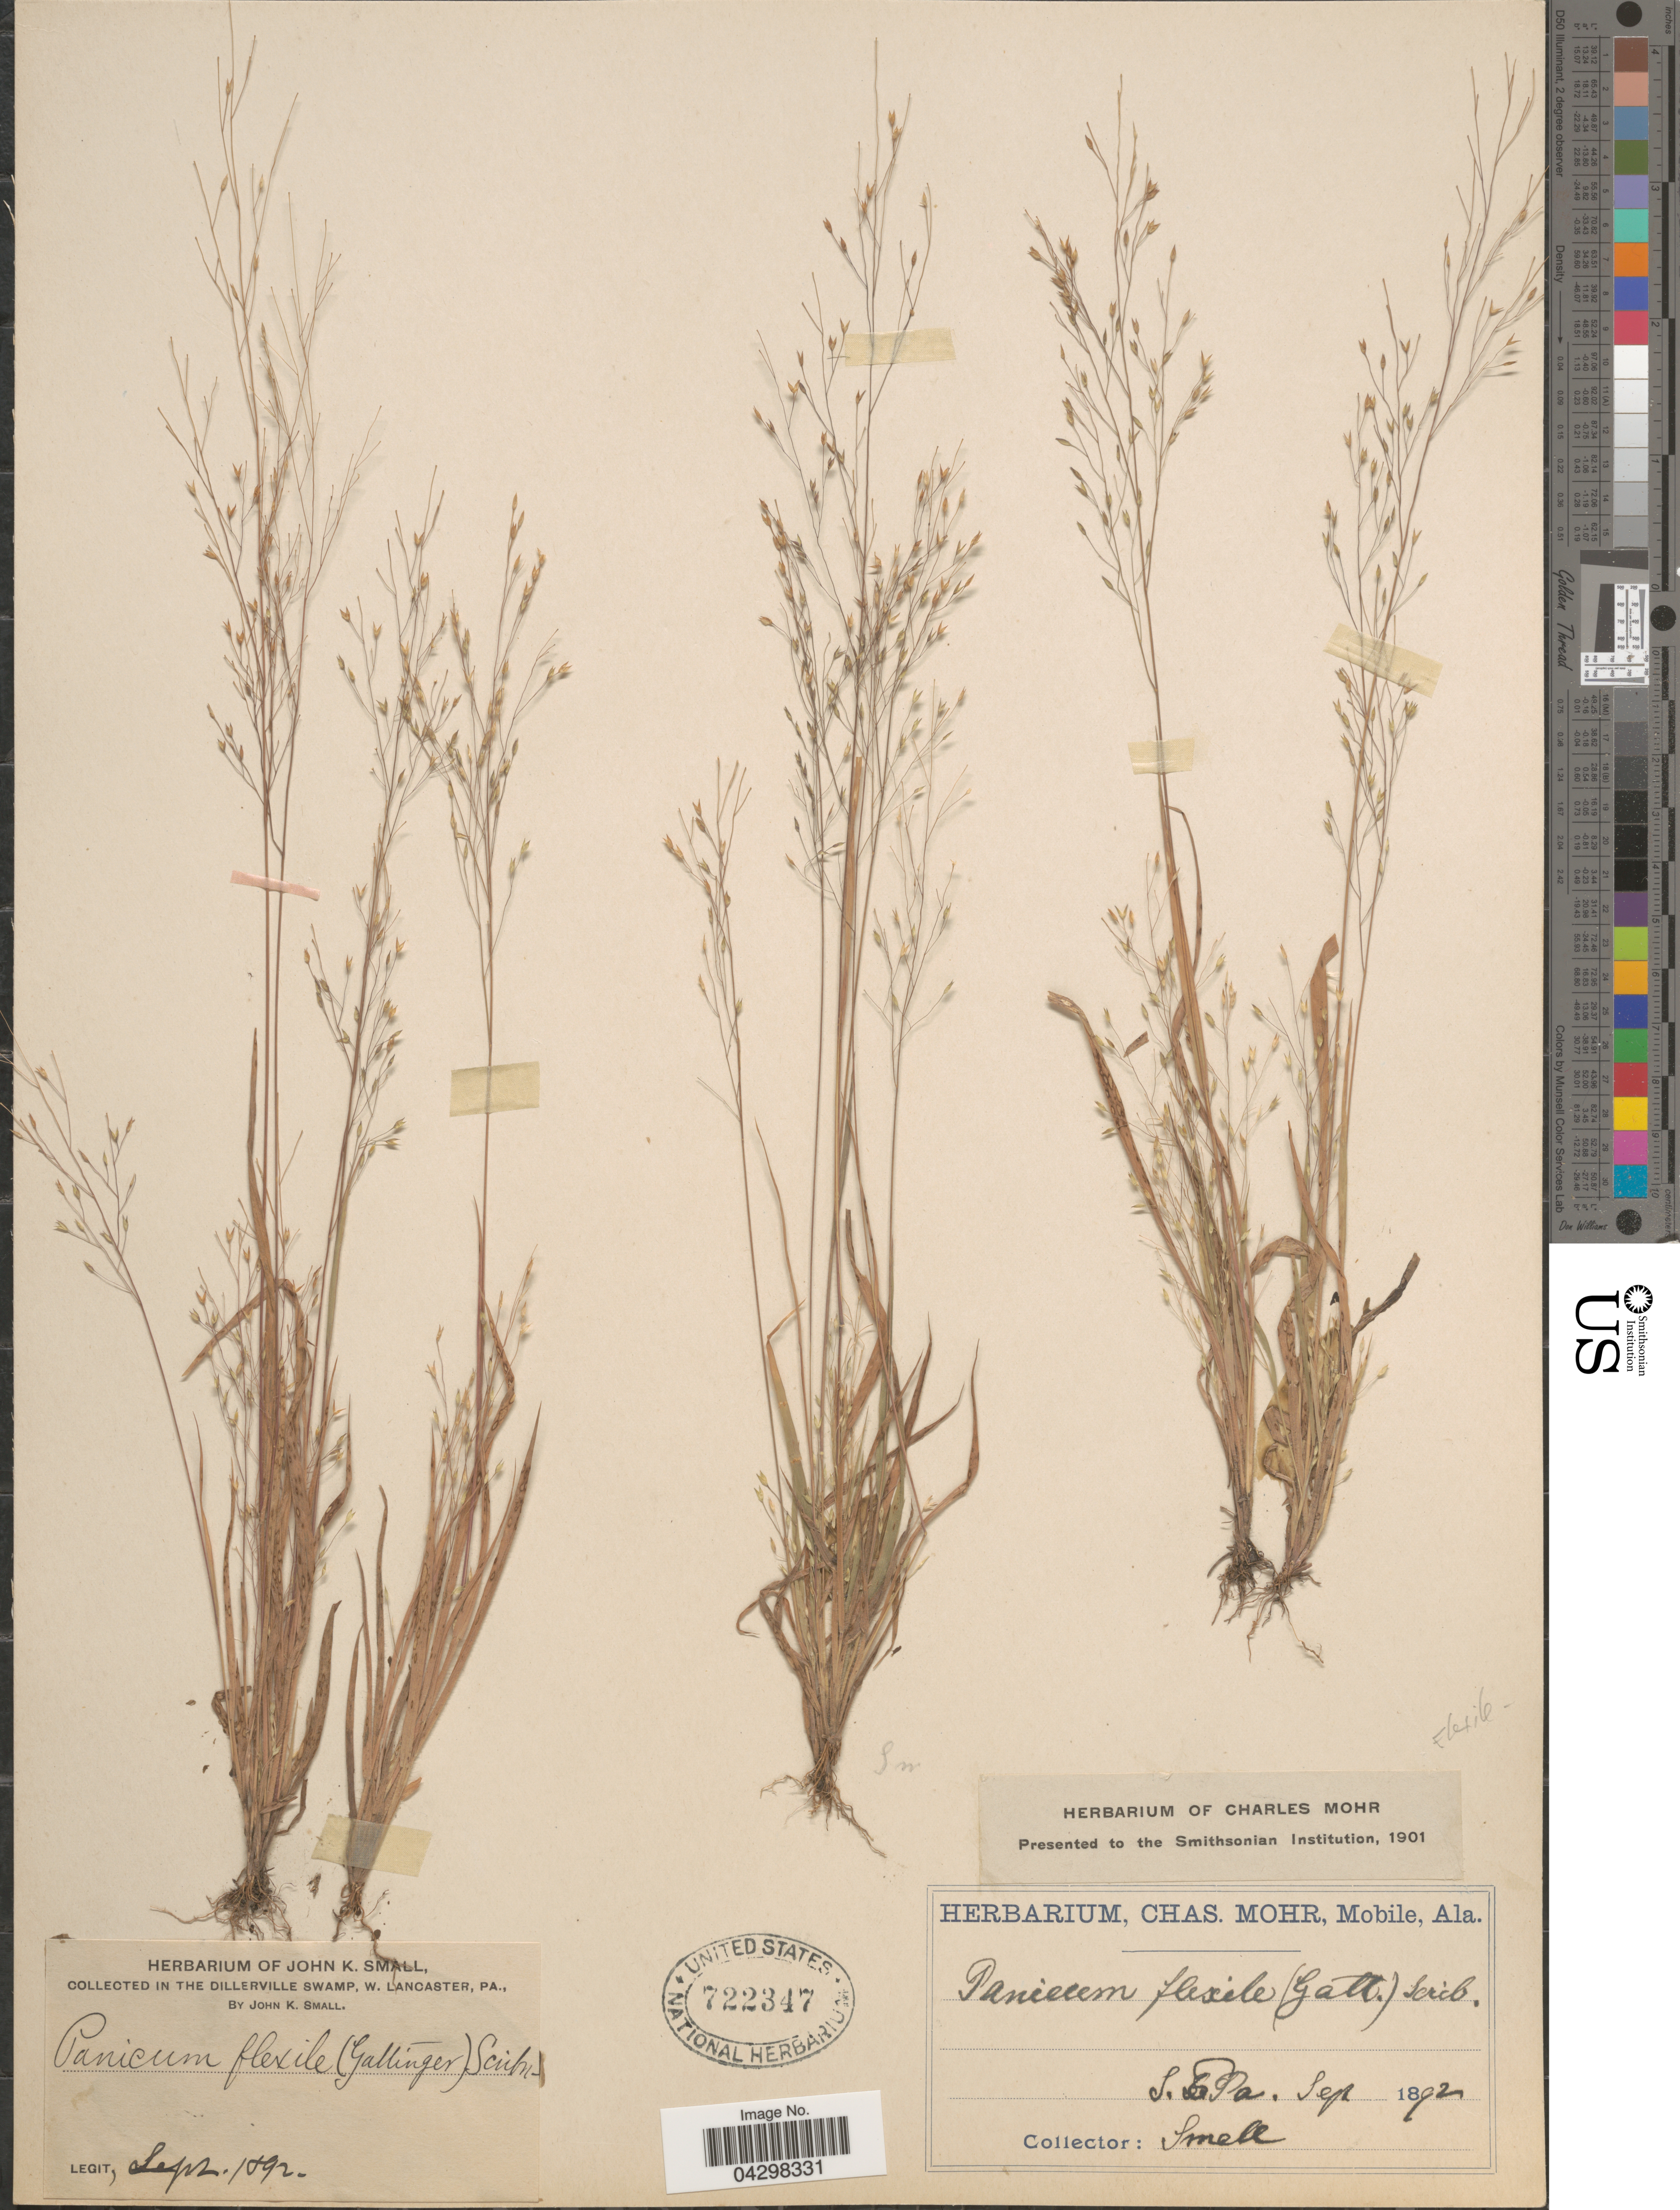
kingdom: Plantae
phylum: Tracheophyta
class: Liliopsida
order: Poales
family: Poaceae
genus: Panicum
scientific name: Panicum flexile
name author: (Gatt.) Scribn.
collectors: J. K. Small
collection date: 1892-09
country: United States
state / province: Pennsylvania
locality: In the Dillerville swamp, W. Lancaster.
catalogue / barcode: US 722347